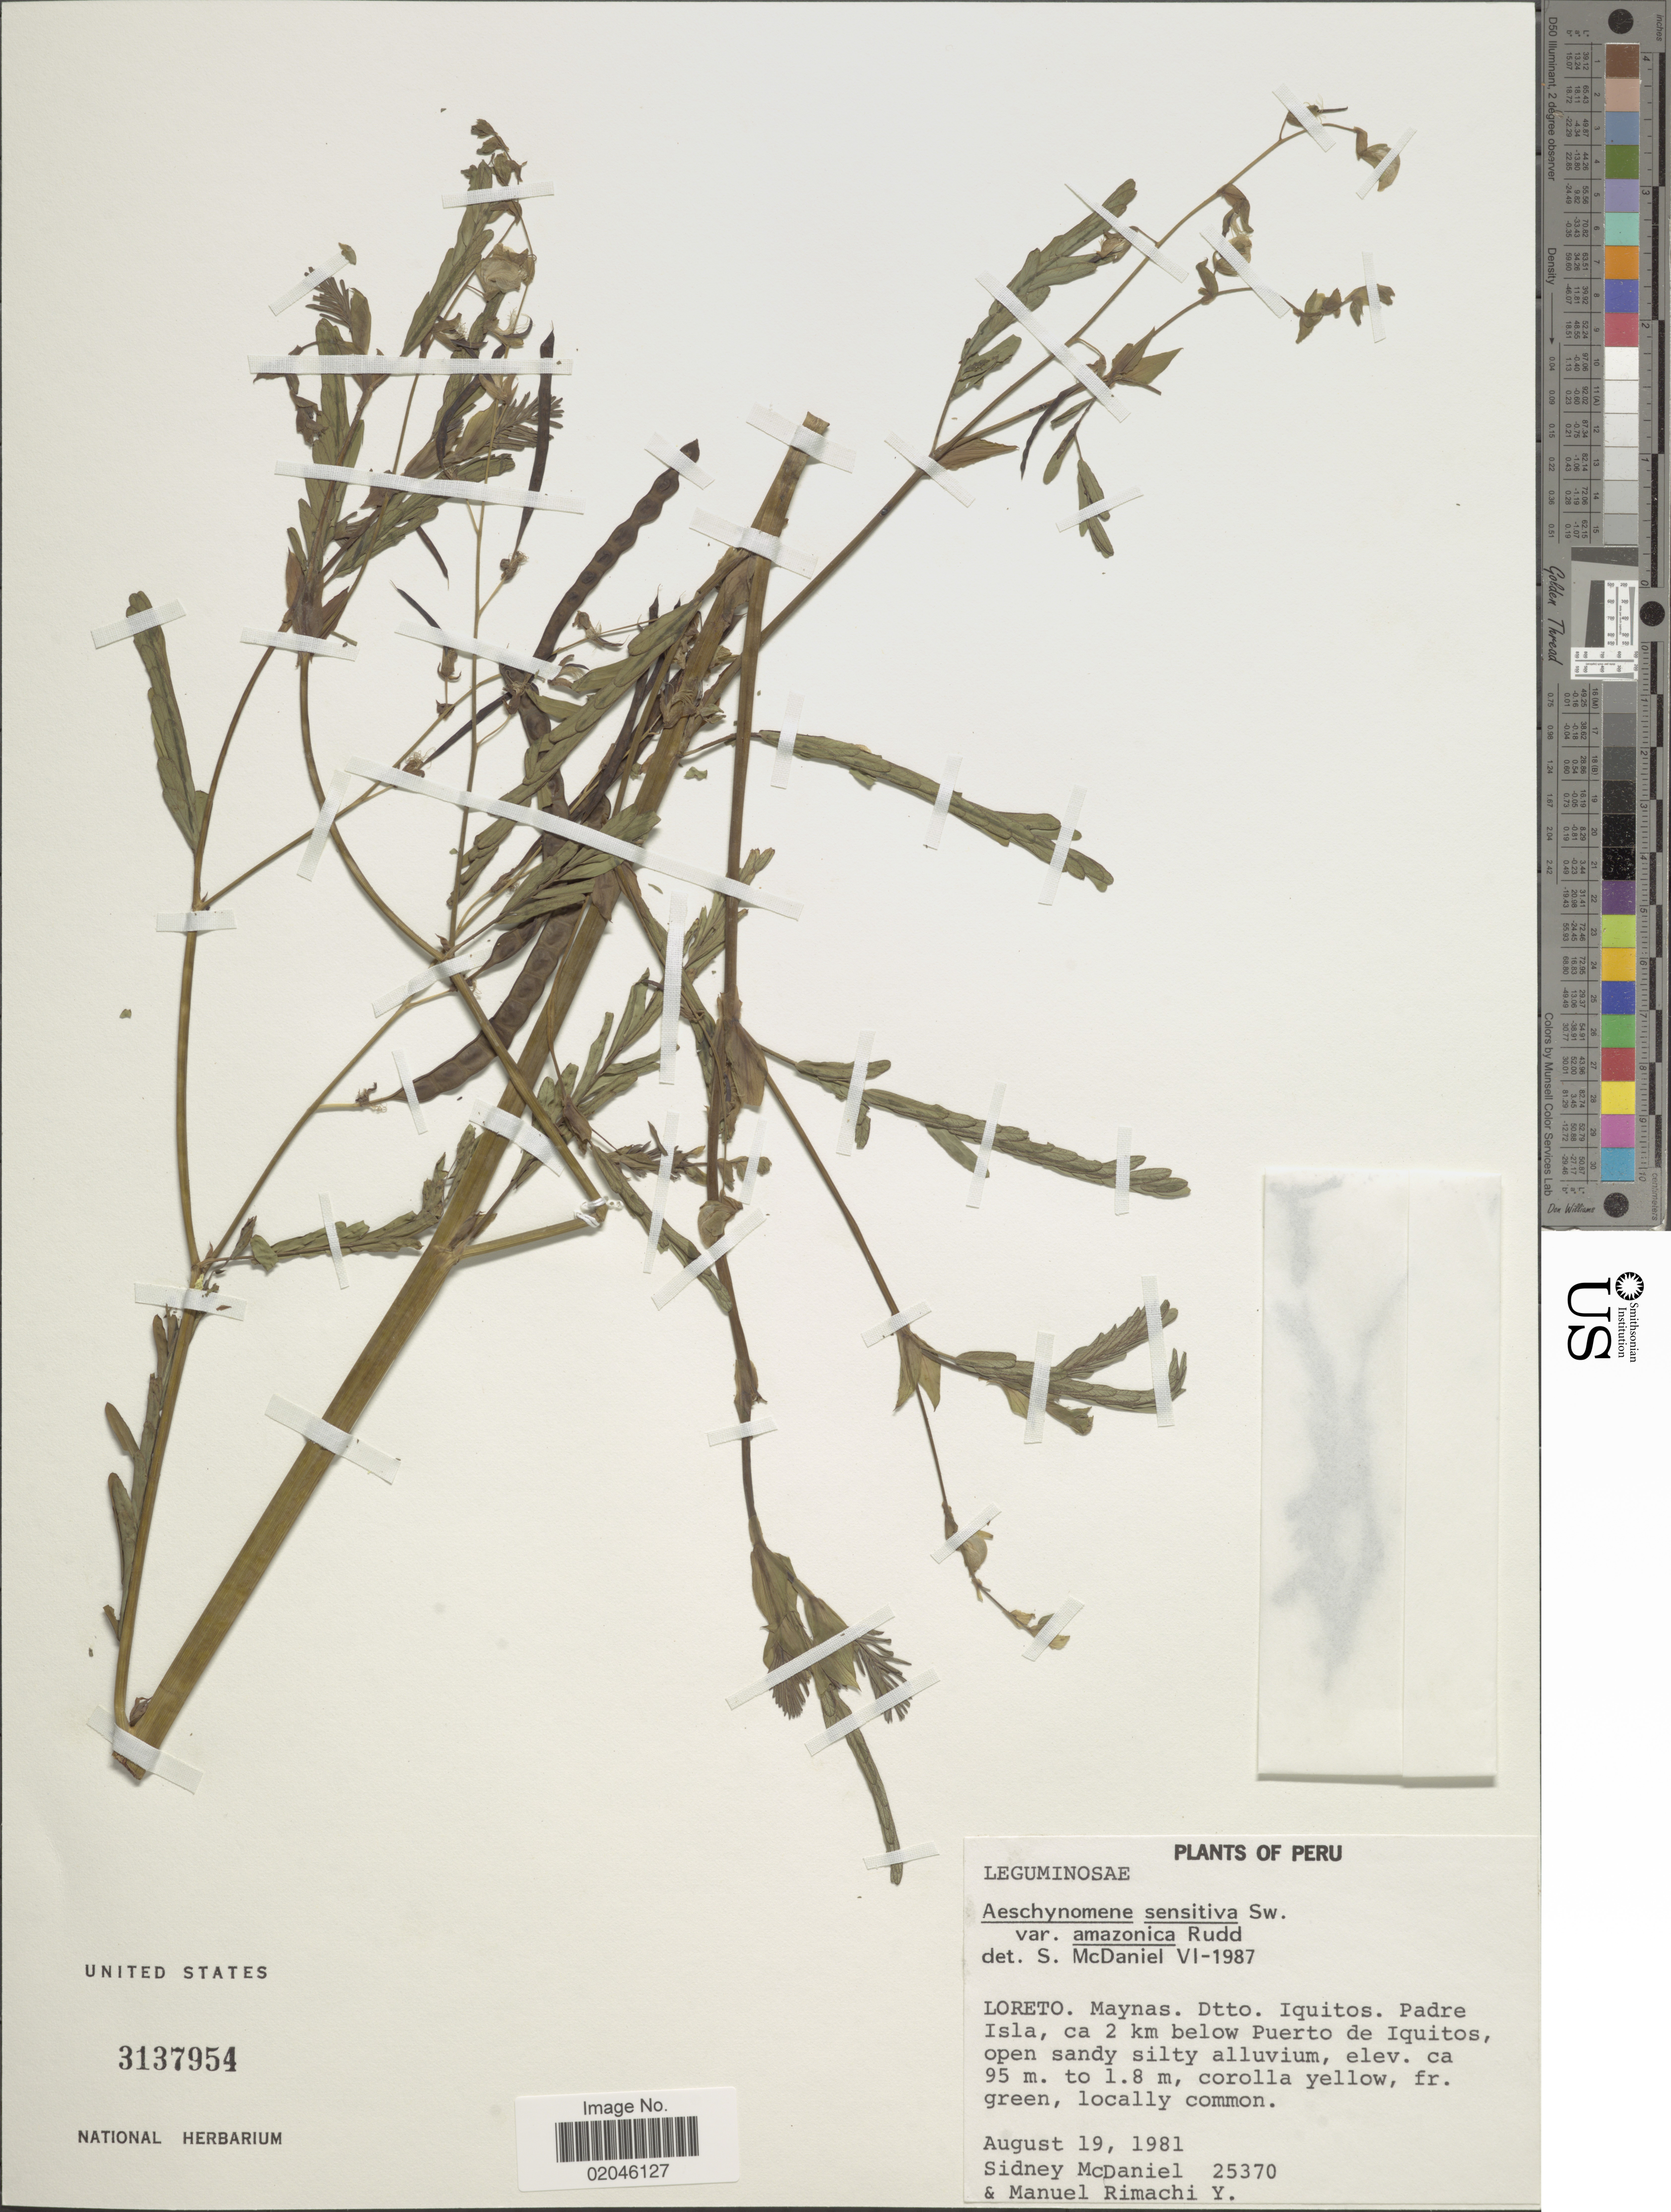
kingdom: Plantae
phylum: Tracheophyta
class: Magnoliopsida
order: Fabales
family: Fabaceae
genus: Aeschynomene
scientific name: Aeschynomene sensitiva var. amazonica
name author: Rudd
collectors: S. McDaniel & M. Rimachi Y.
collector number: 25370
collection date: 1981-08-19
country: Peru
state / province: Loreto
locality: Maynas. Dtto. Iquitos. Padres Isla, ca. 2 km below Puerto de Iquitos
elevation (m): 95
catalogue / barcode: US 3137954